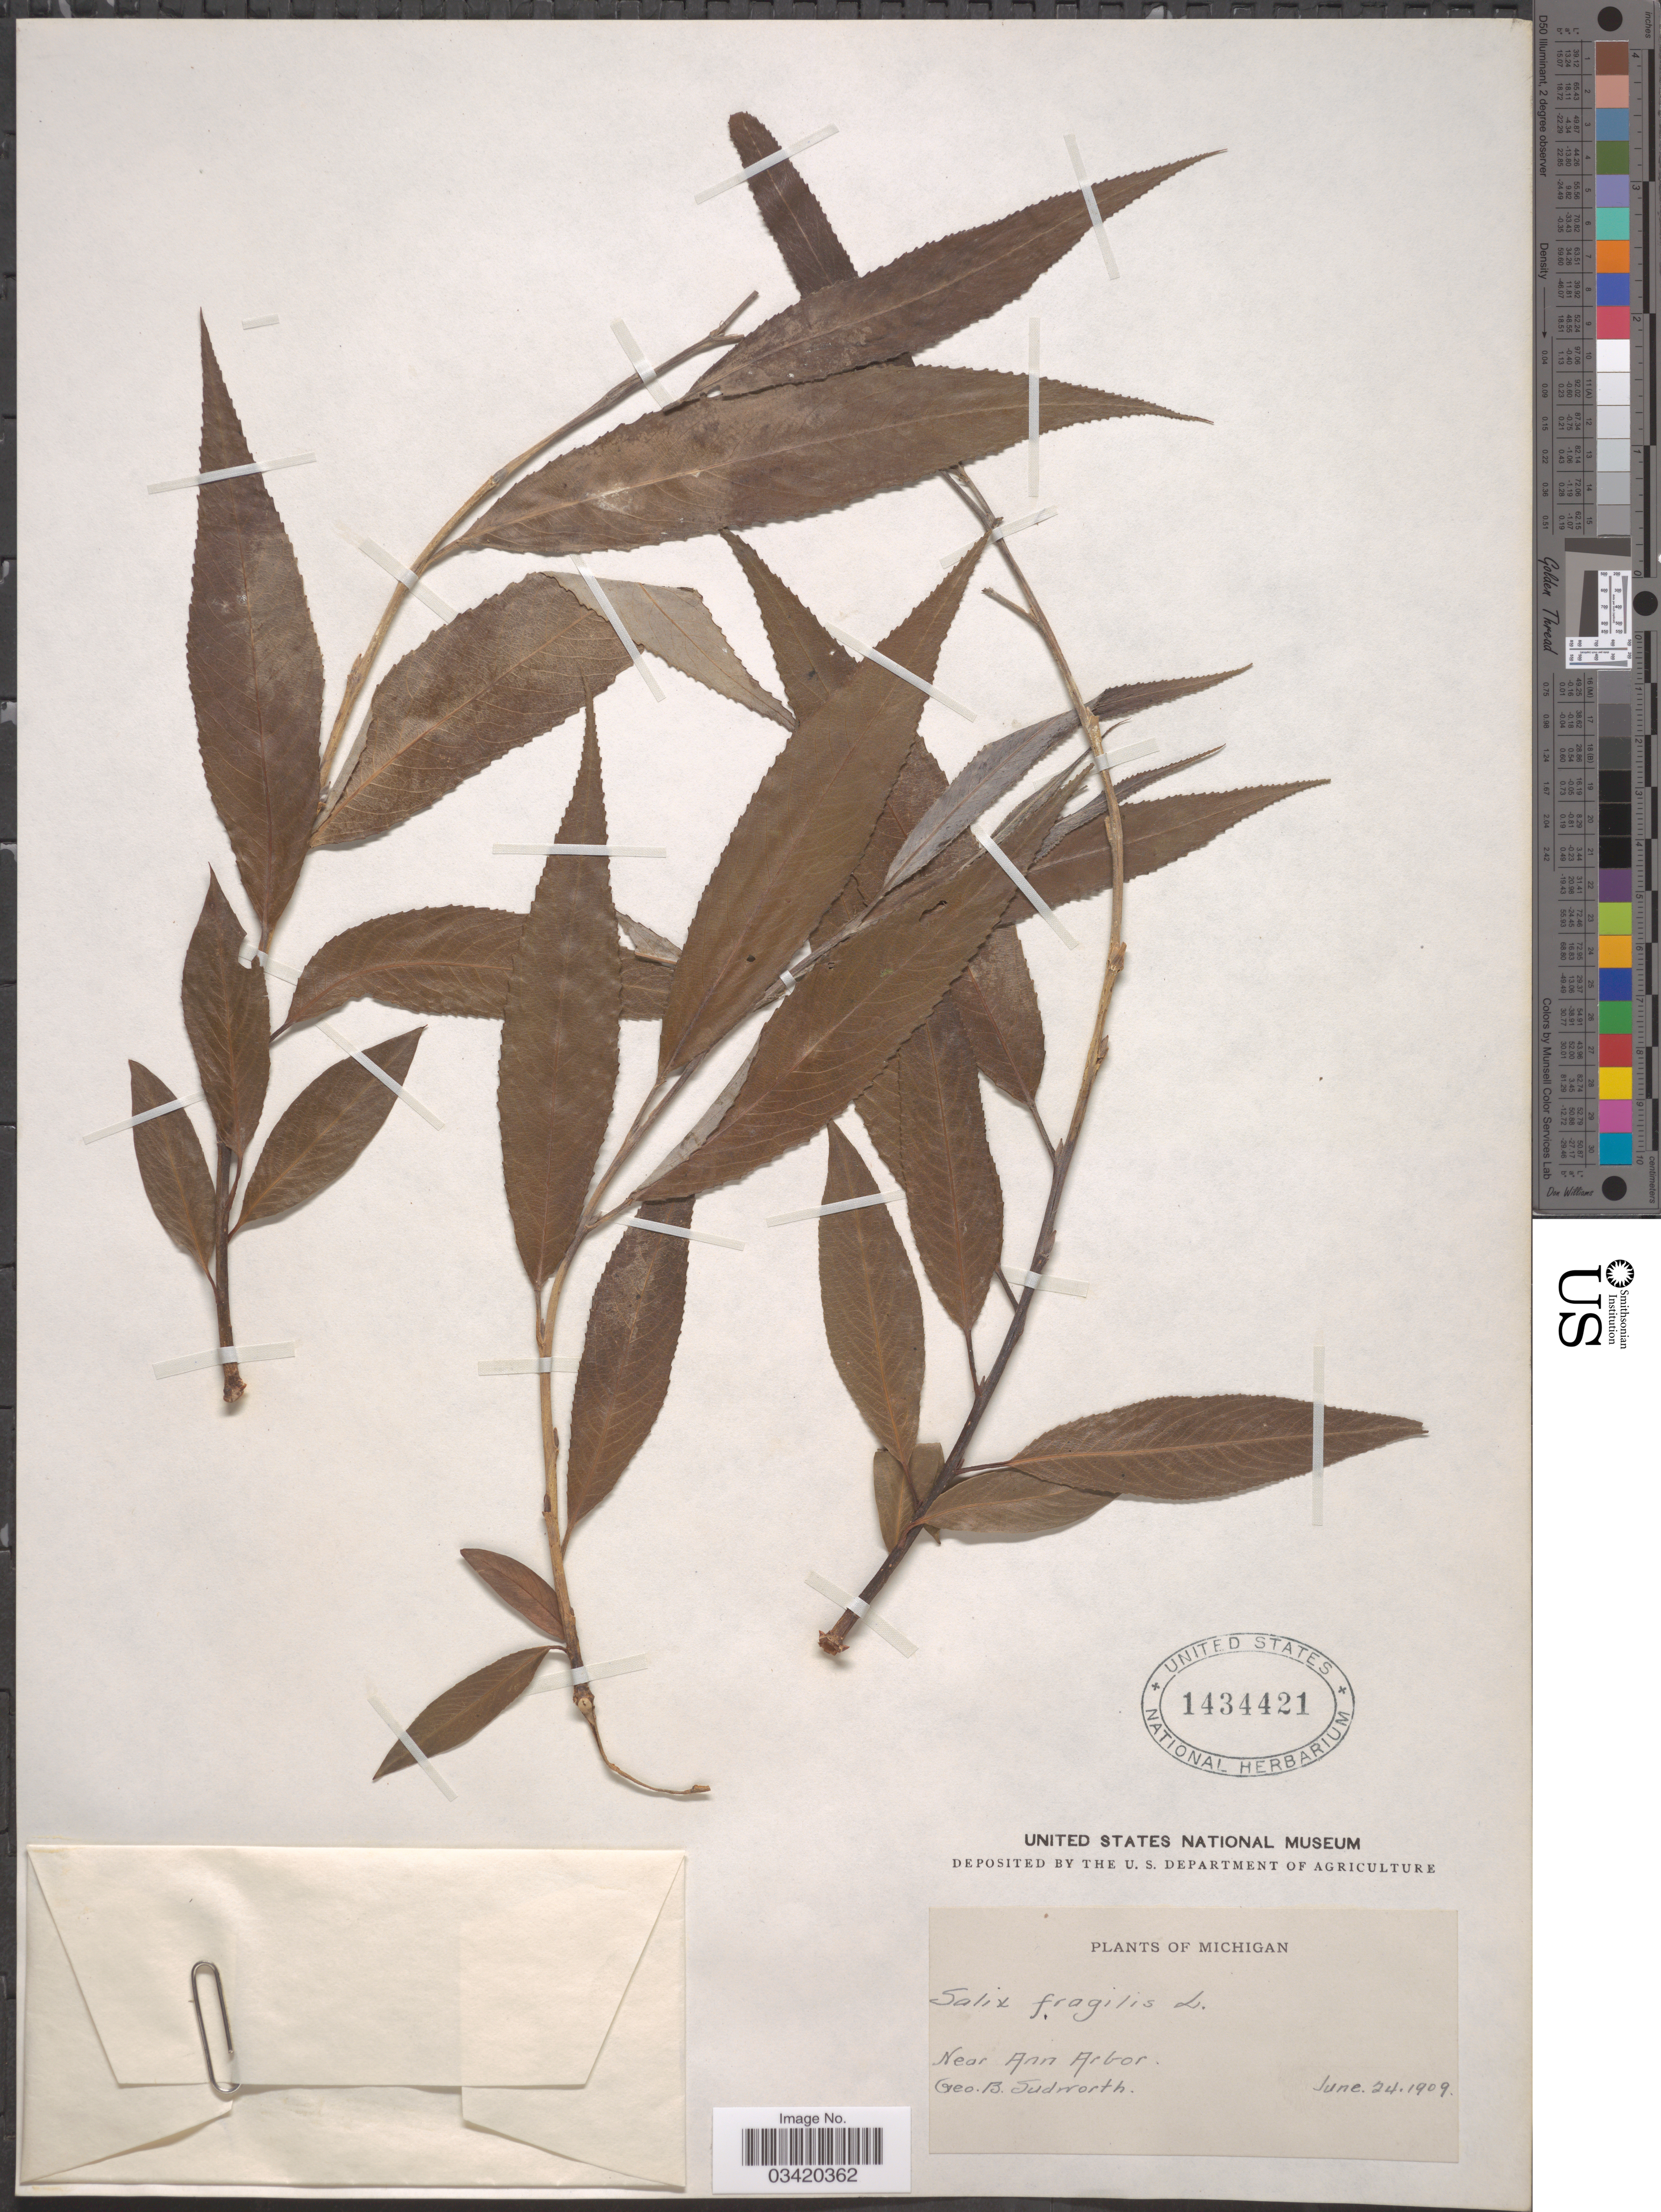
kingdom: Plantae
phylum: Tracheophyta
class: Magnoliopsida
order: Malpighiales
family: Salicaceae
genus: Salix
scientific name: Salix fragilis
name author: L.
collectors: G. B. Sudworth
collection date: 1909-06-24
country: United States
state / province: Michigan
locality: Near Ann Arbor.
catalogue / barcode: US 1434421